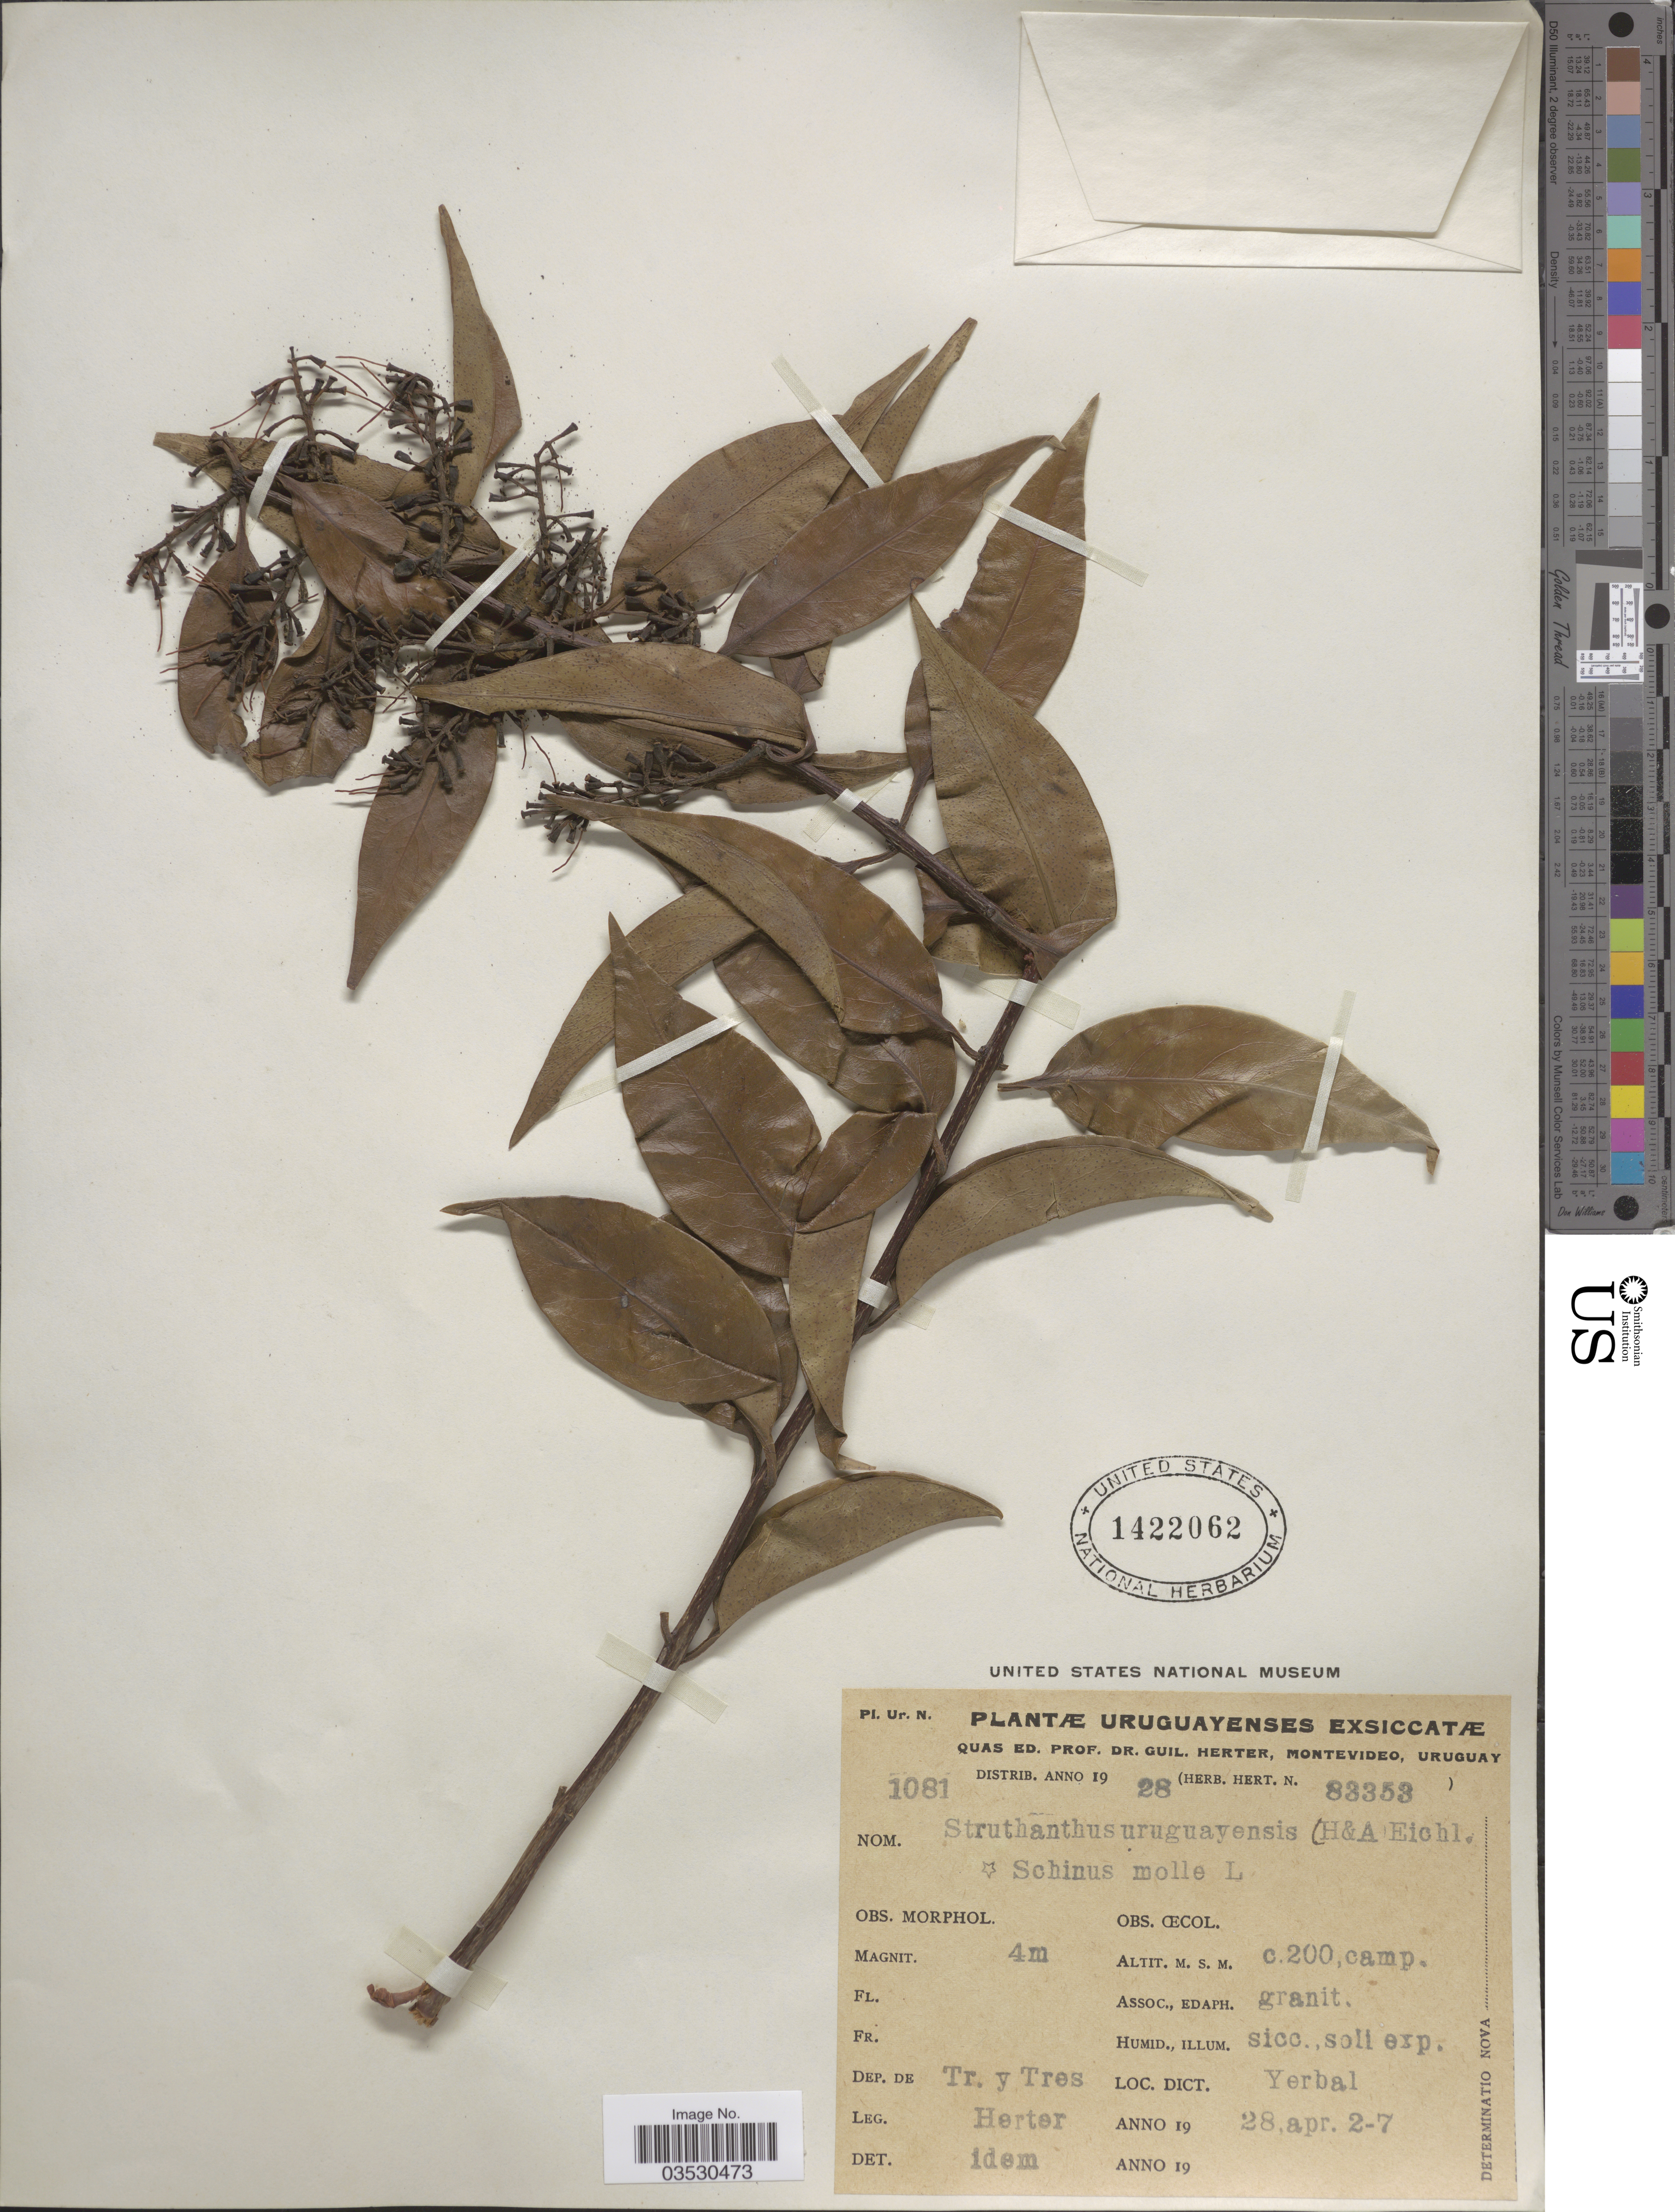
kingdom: Plantae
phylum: Tracheophyta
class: Magnoliopsida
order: Santalales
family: Loranthaceae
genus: Struthanthus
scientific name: Struthanthus uraguensis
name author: G. Don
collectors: G. Herter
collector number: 1081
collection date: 1928-04-02/1928-04-07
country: Uruguay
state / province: Treinta y Tres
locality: Dep. de Tr. y Tres. Yerbal.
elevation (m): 200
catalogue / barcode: US 1422062